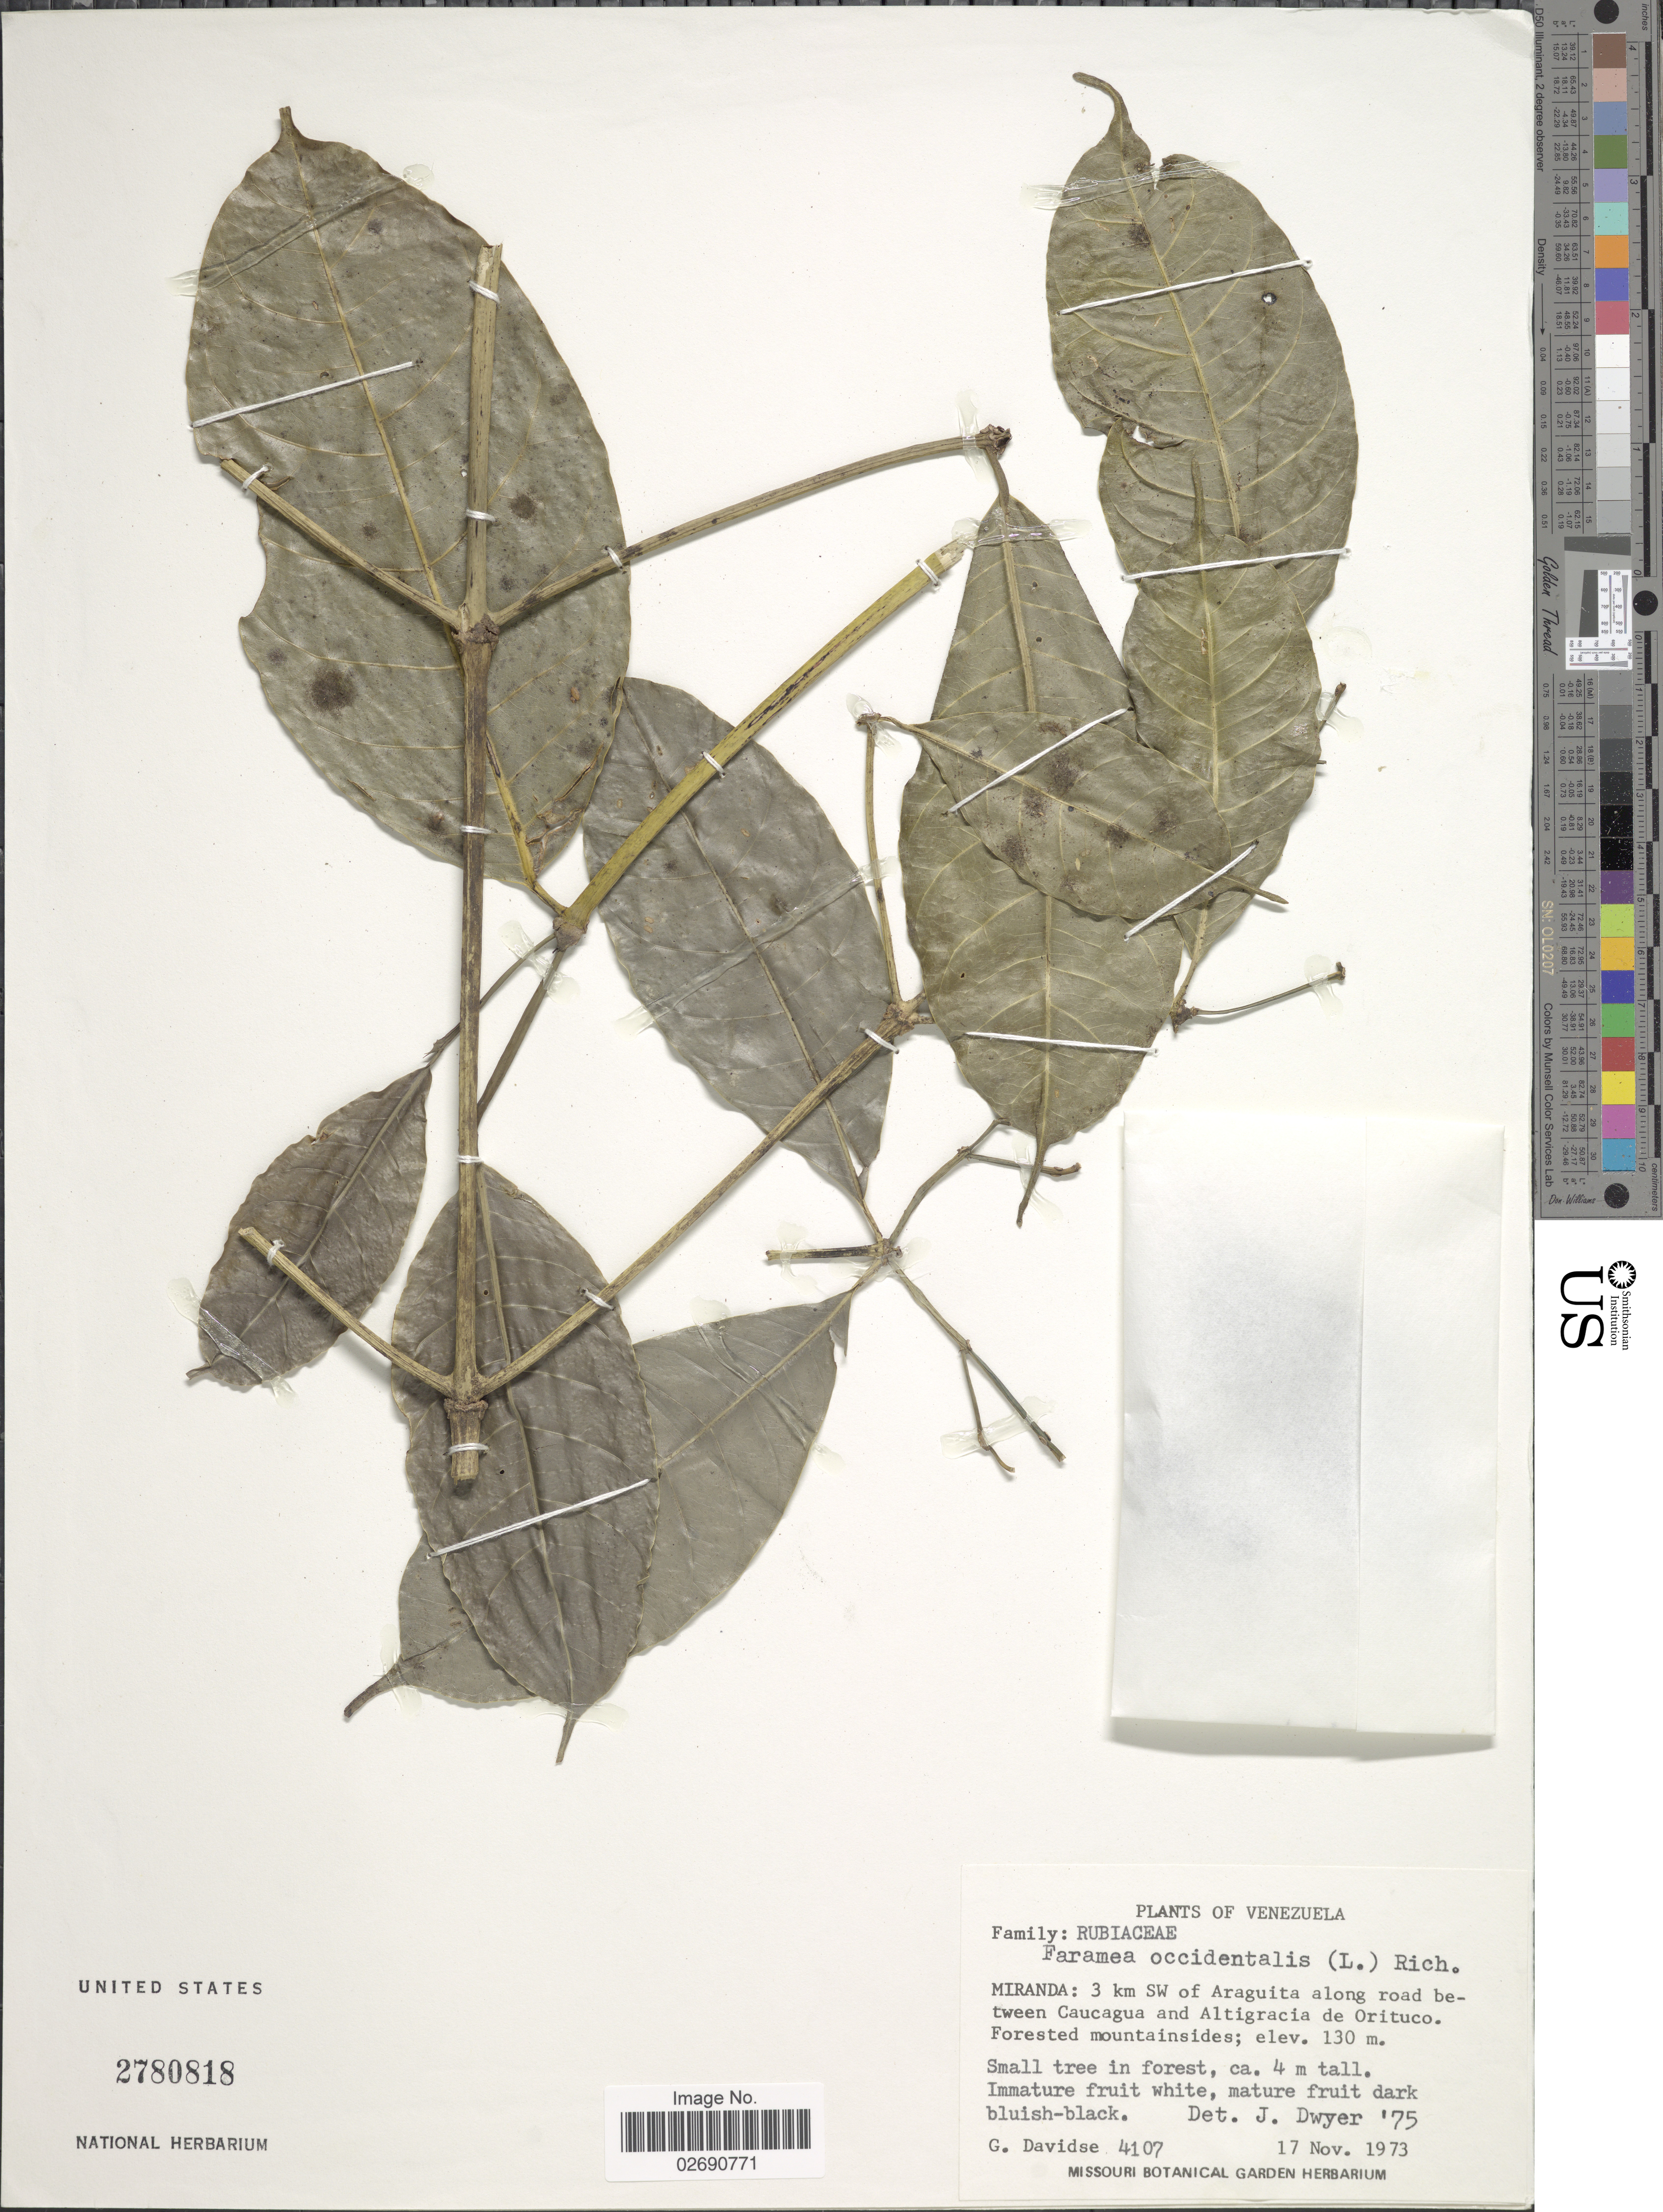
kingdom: Plantae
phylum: Tracheophyta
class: Magnoliopsida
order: Gentianales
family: Rubiaceae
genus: Faramea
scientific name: Faramea occidentalis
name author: (L.) A. Rich.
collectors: G. Davidse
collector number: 4107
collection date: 1973-11-17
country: Venezuela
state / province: Miranda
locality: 3 km SW of Araguita along road between Caucagua and Altigracia de Orituco. Forested mountainsides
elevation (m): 130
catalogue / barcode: US 2780818